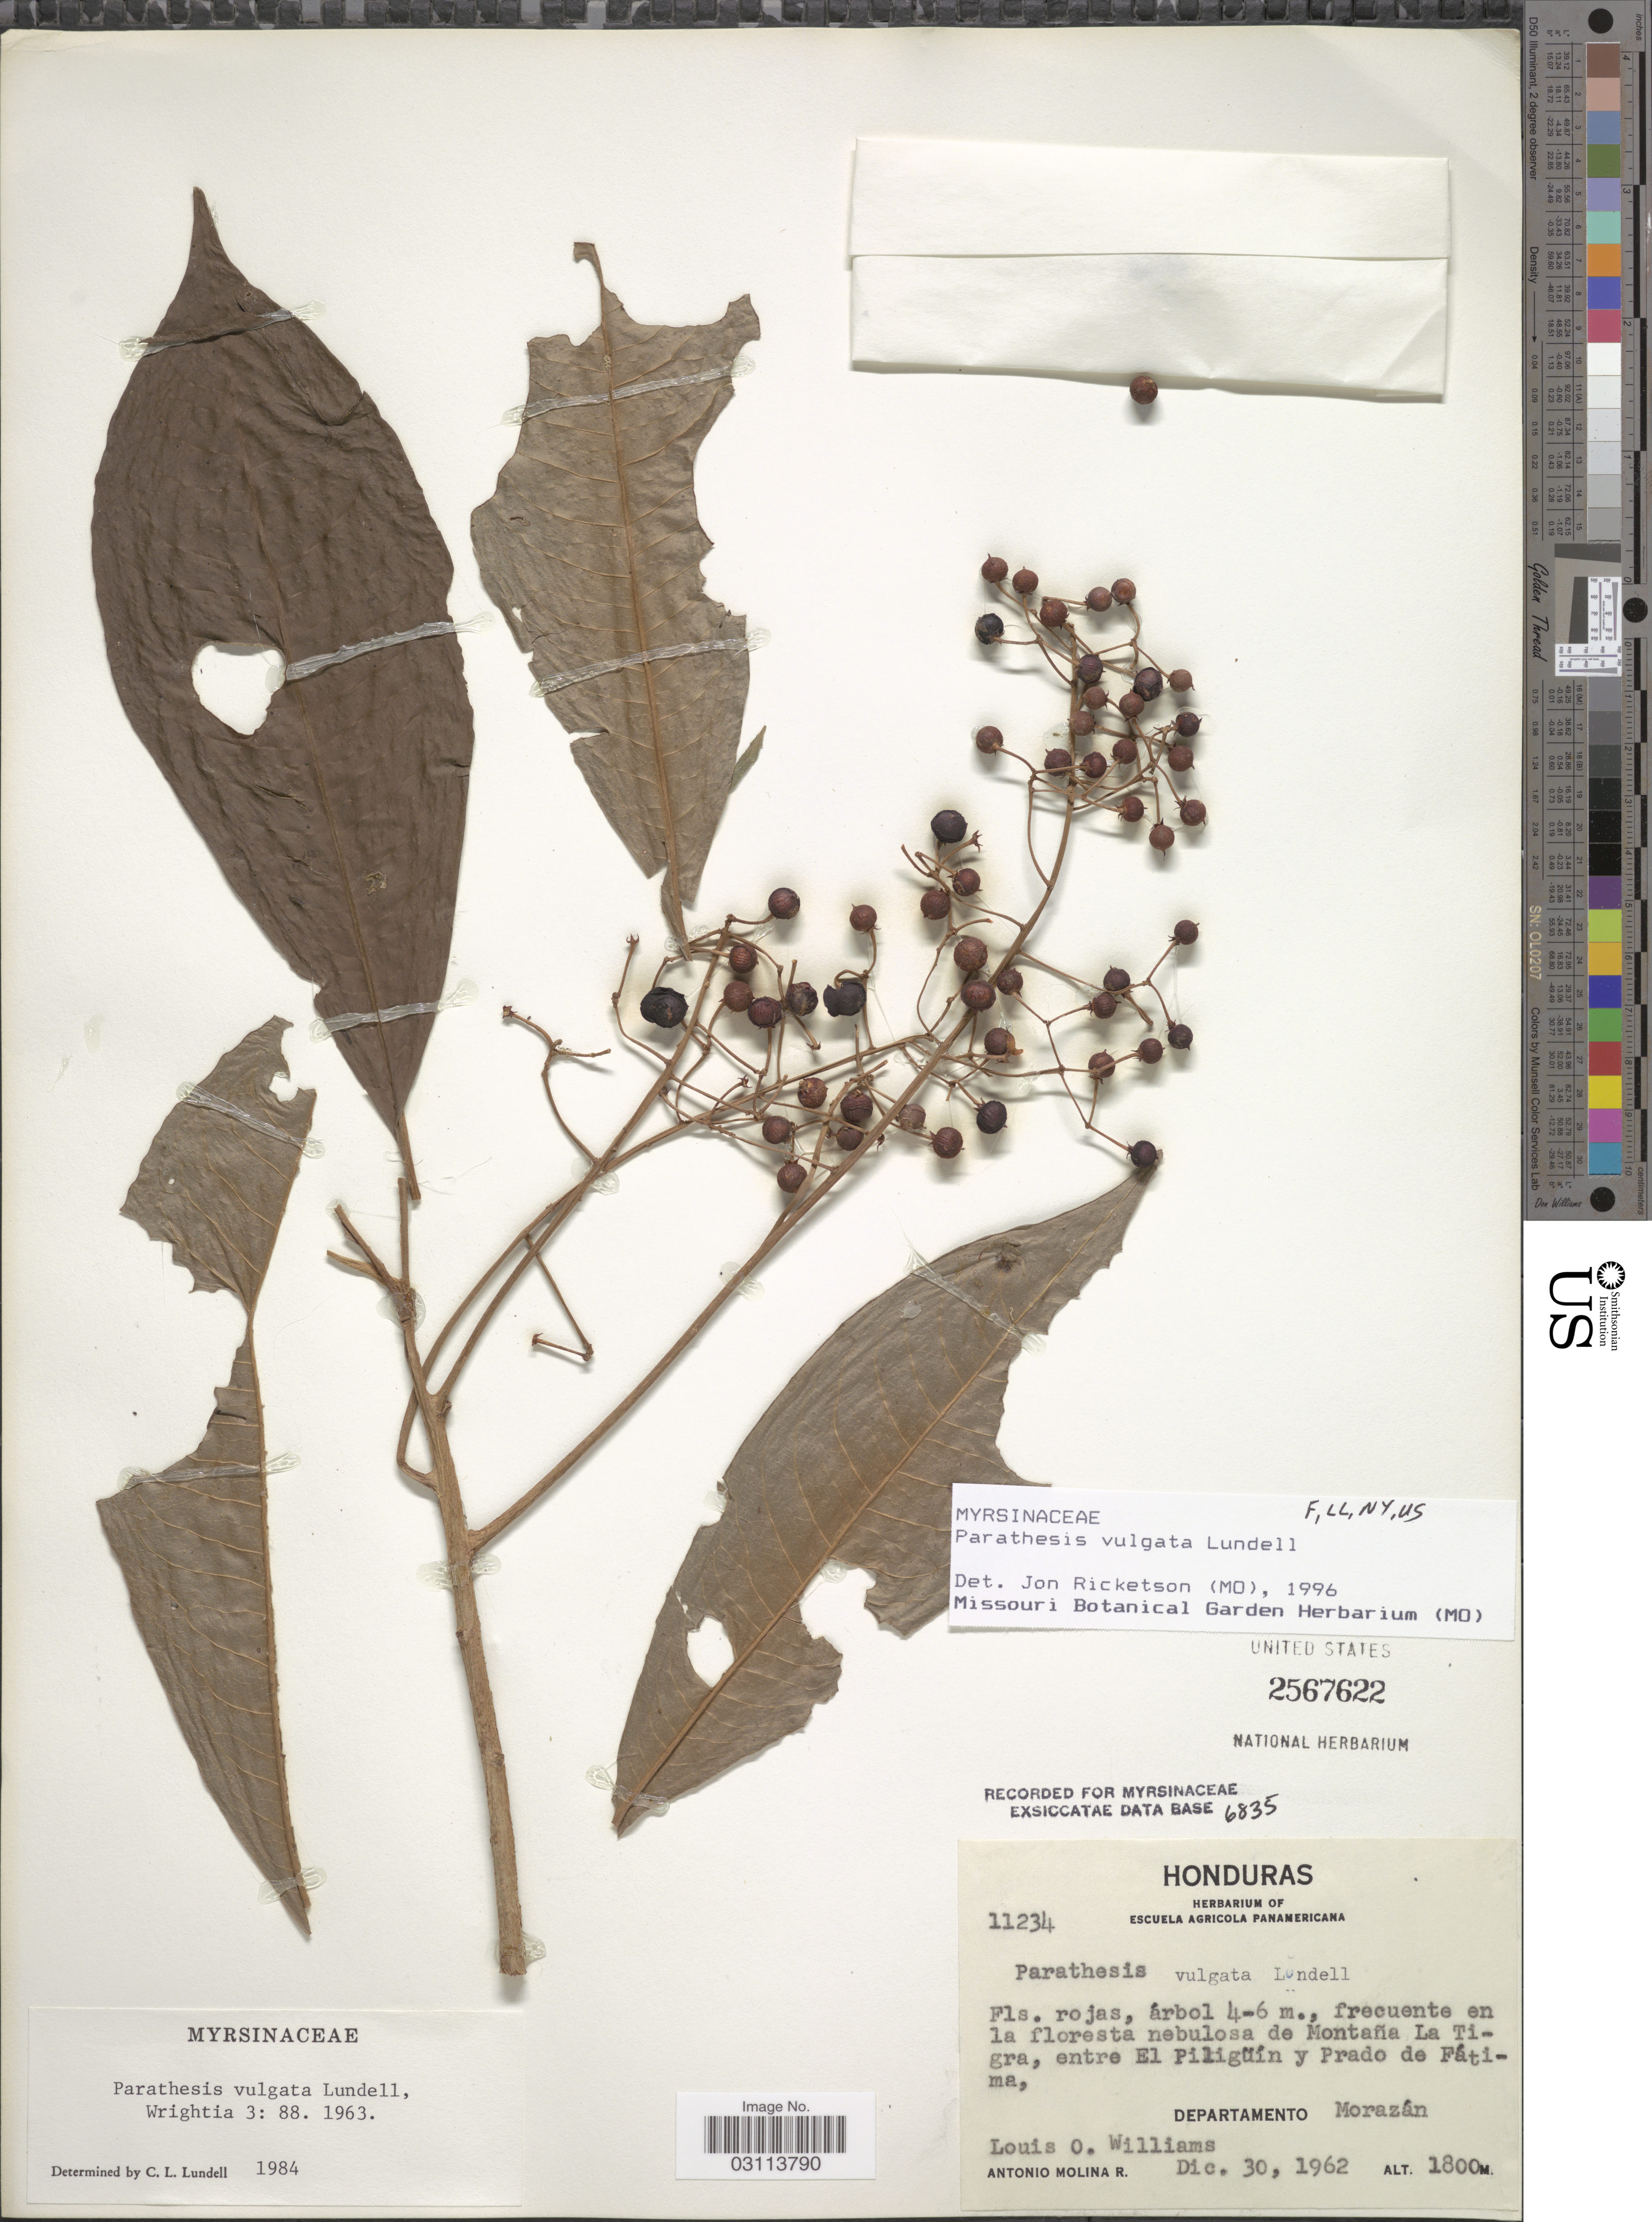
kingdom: Plantae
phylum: Tracheophyta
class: Magnoliopsida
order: Ericales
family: Primulaceae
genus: Parathesis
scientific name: Parathesis vulgata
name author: Lundell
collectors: L. O. Williams & A. Molina R.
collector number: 11234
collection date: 1962-12-30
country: Honduras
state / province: Fco. Morazán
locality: Frecuente en la floresta nebulosa de Montaña La Tigra, entre El Piligüin y Prado de Fátima, Departamento Morazán.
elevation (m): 1800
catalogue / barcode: US 2567622